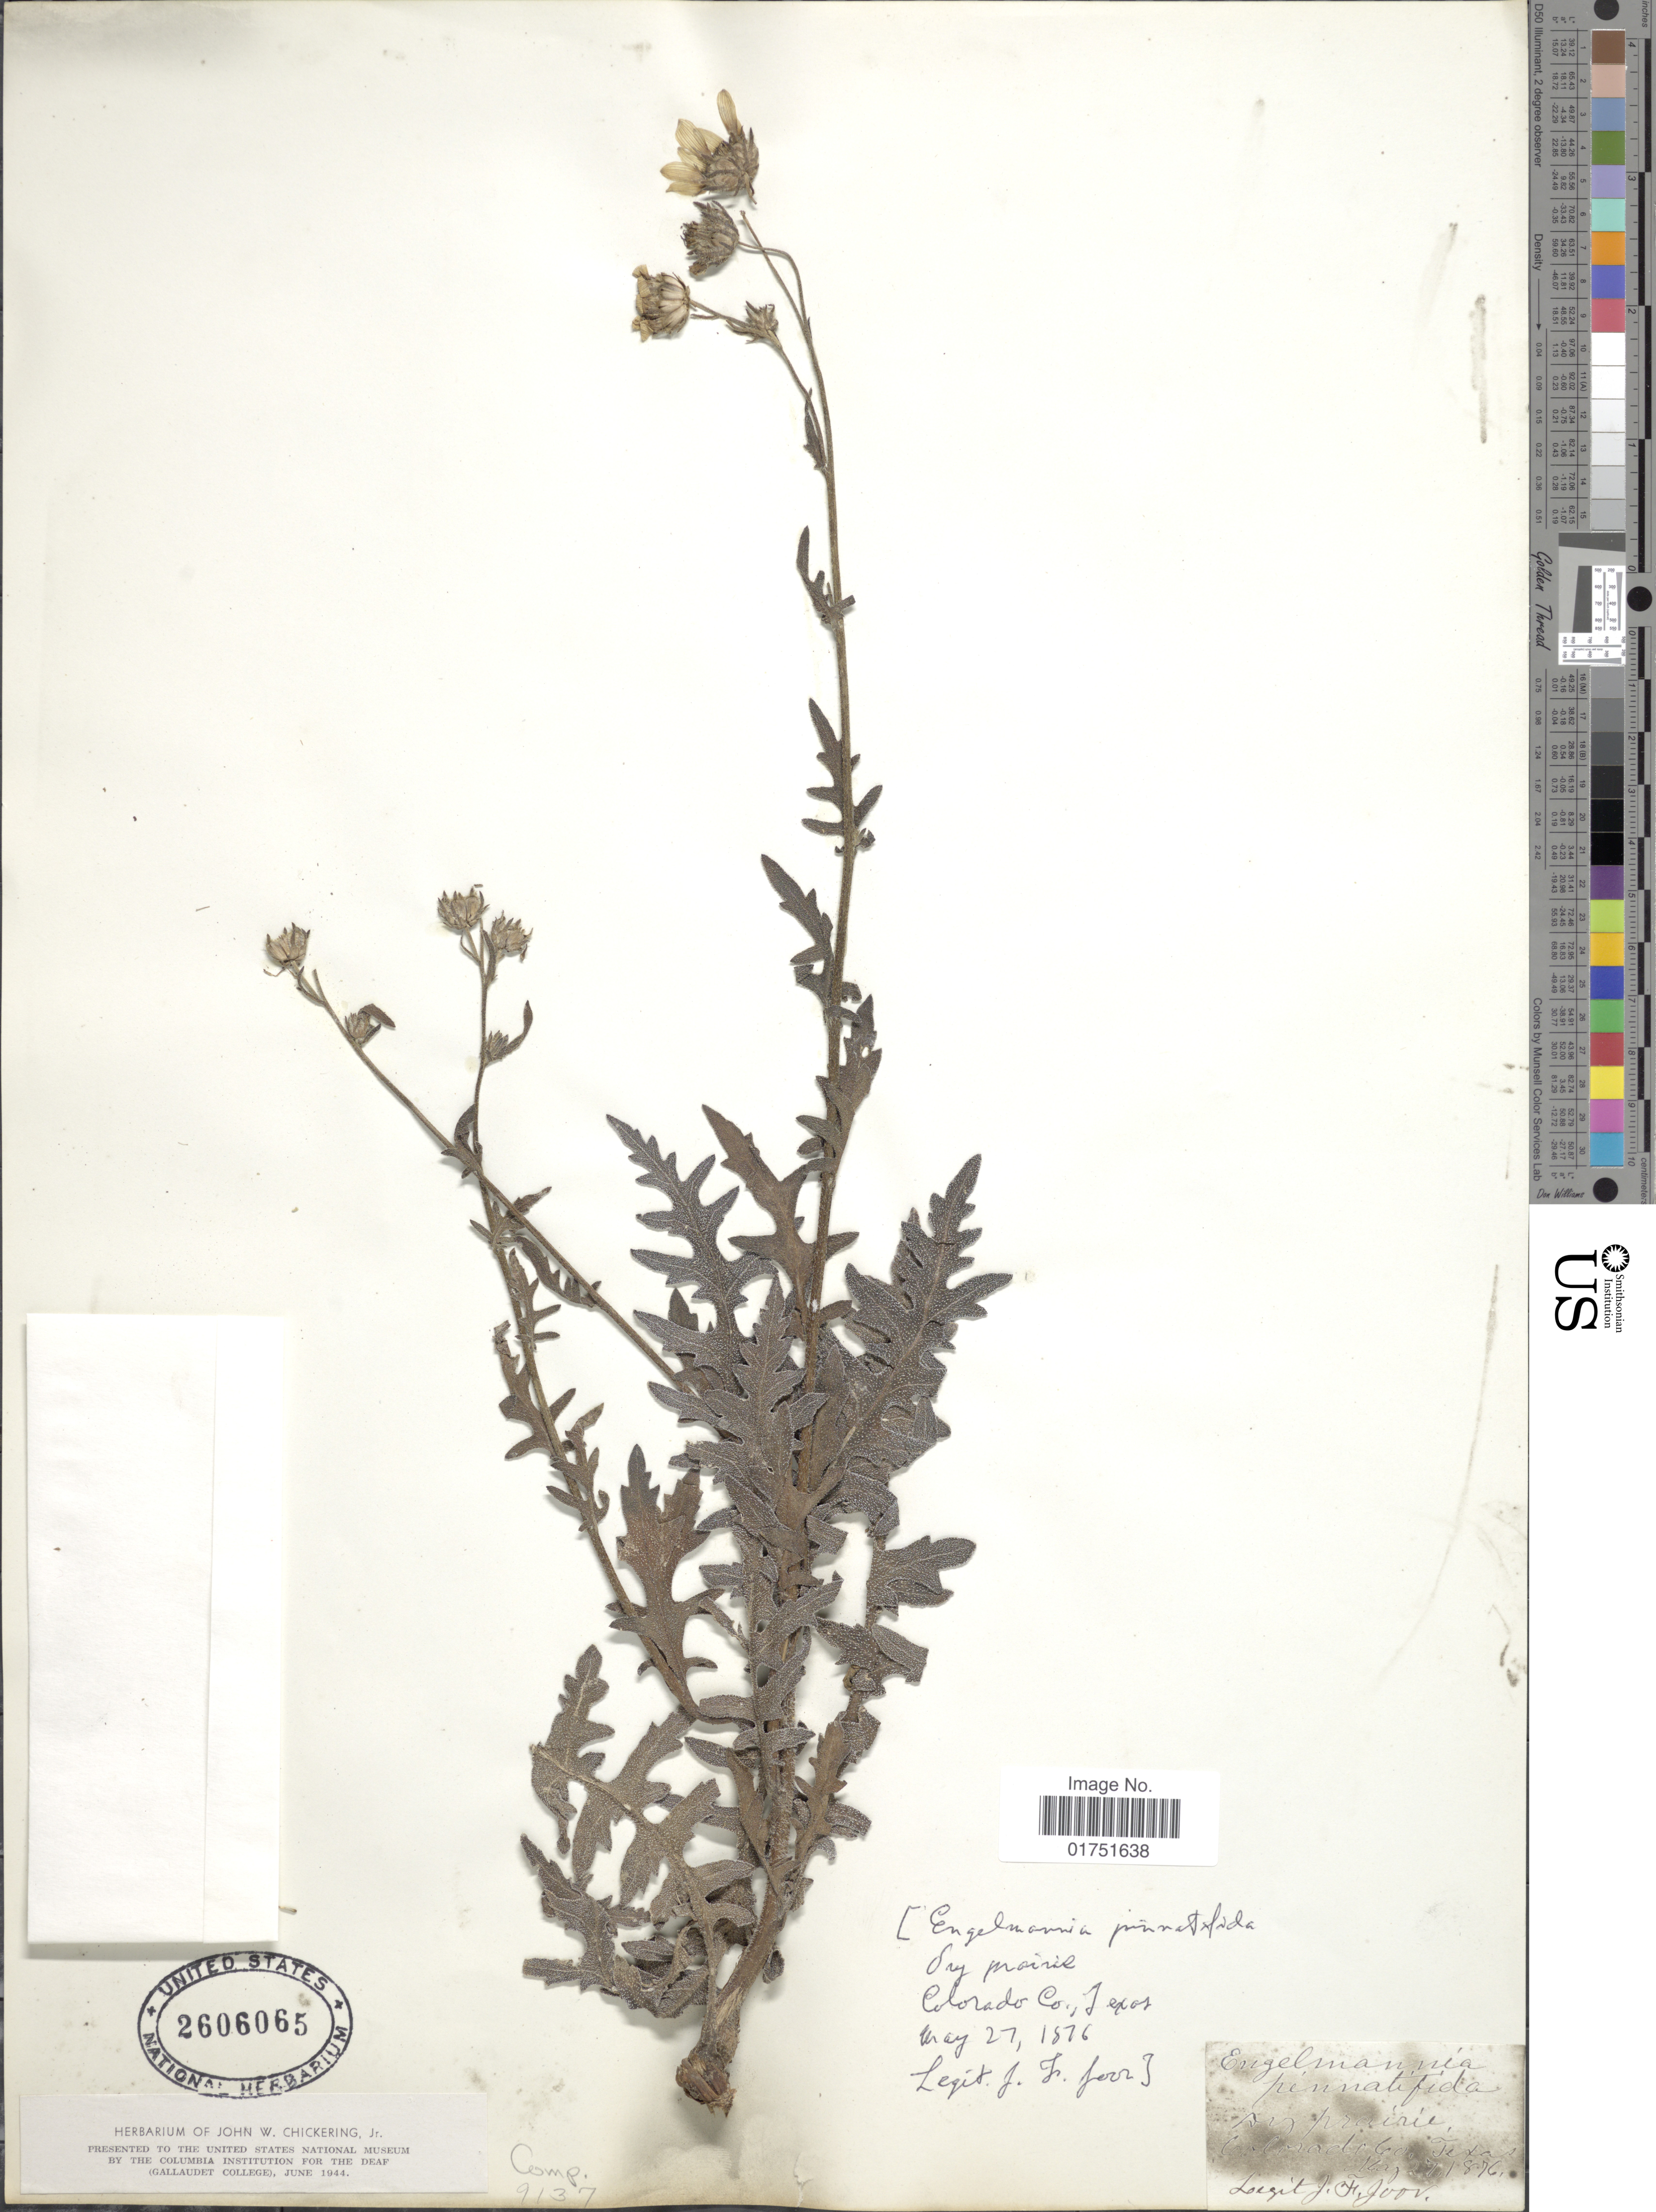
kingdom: Plantae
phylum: Tracheophyta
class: Magnoliopsida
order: Asterales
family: Asteraceae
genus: Engelmannia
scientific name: Engelmannia pinnatifida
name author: Torr. & A. Gray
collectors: J. F. Joor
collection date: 1876-05-27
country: United States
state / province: Texas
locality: Dry prairie. Colorado Co., Texas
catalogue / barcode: US 2606065